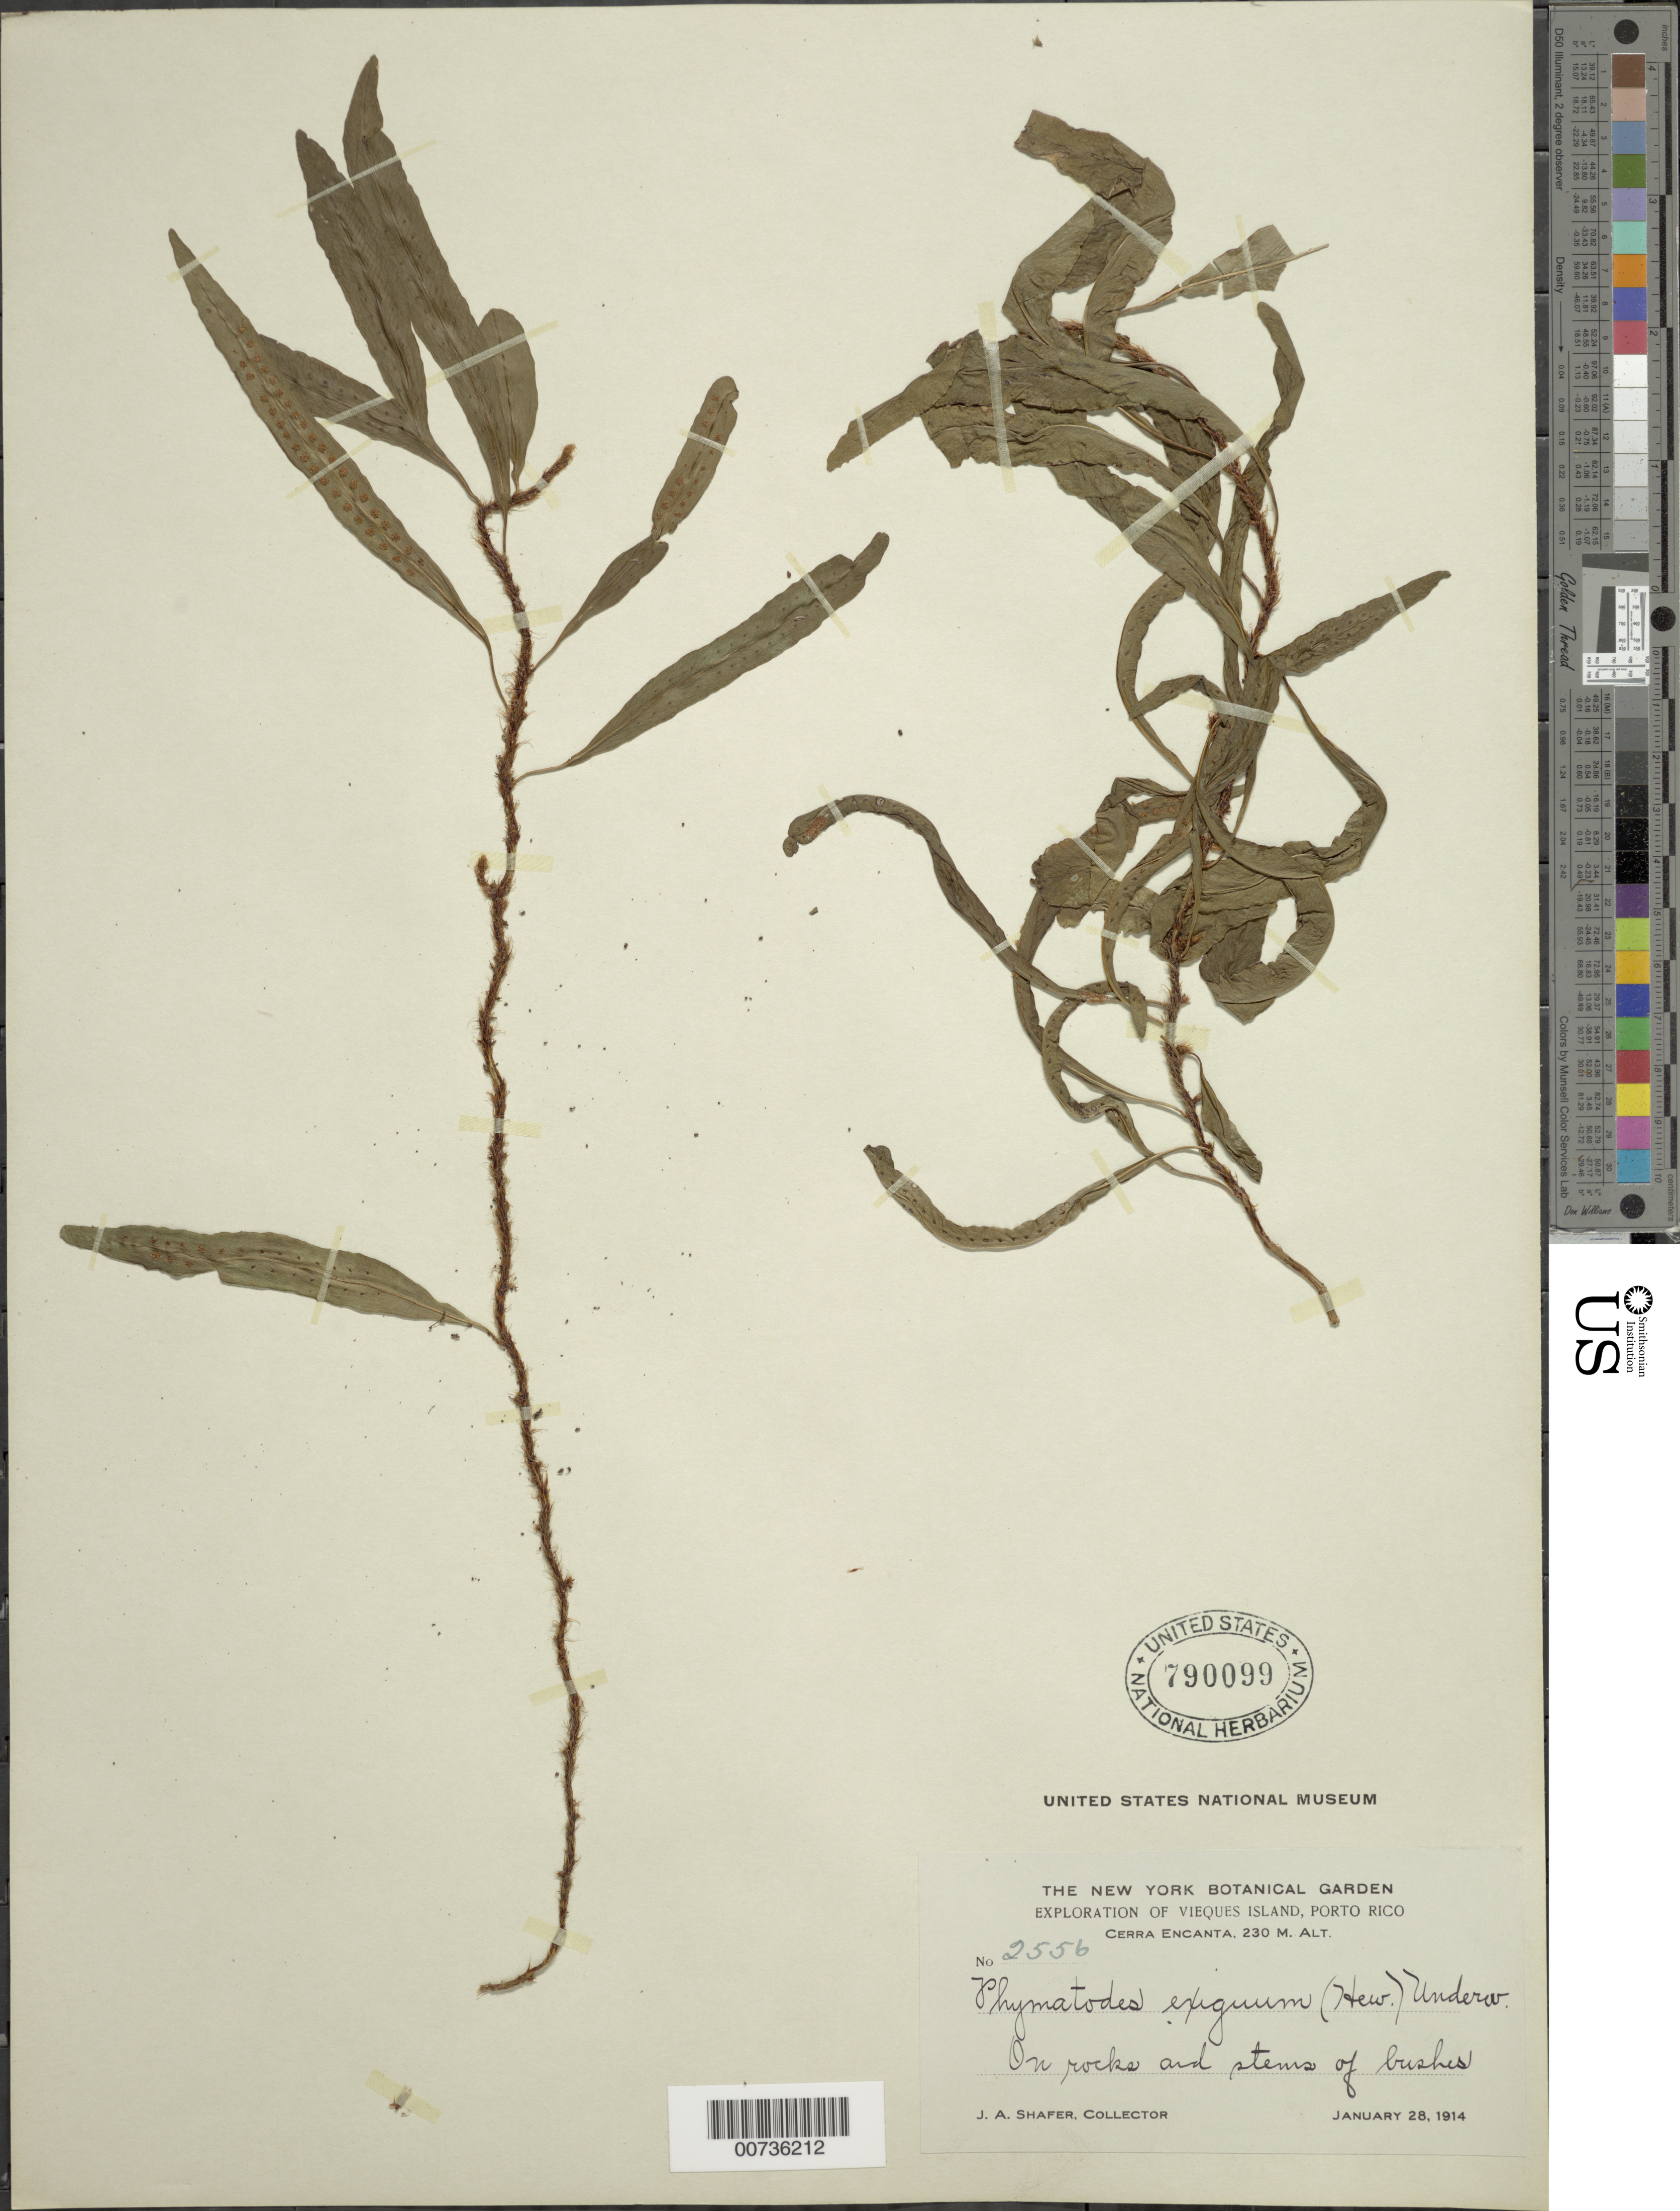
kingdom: Plantae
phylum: Tracheophyta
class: Polypodiopsida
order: Polypodiales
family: Polypodiaceae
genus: Microgramma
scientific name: Microgramma heterophylla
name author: (L.) Wherry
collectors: J. A. Shafer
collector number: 2556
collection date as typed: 28 Jan 1914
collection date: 1914-01-28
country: Puerto Rico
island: Vieques I.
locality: Cerra Encanta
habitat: On rocks and stems of bushes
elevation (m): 230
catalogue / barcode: US 790099